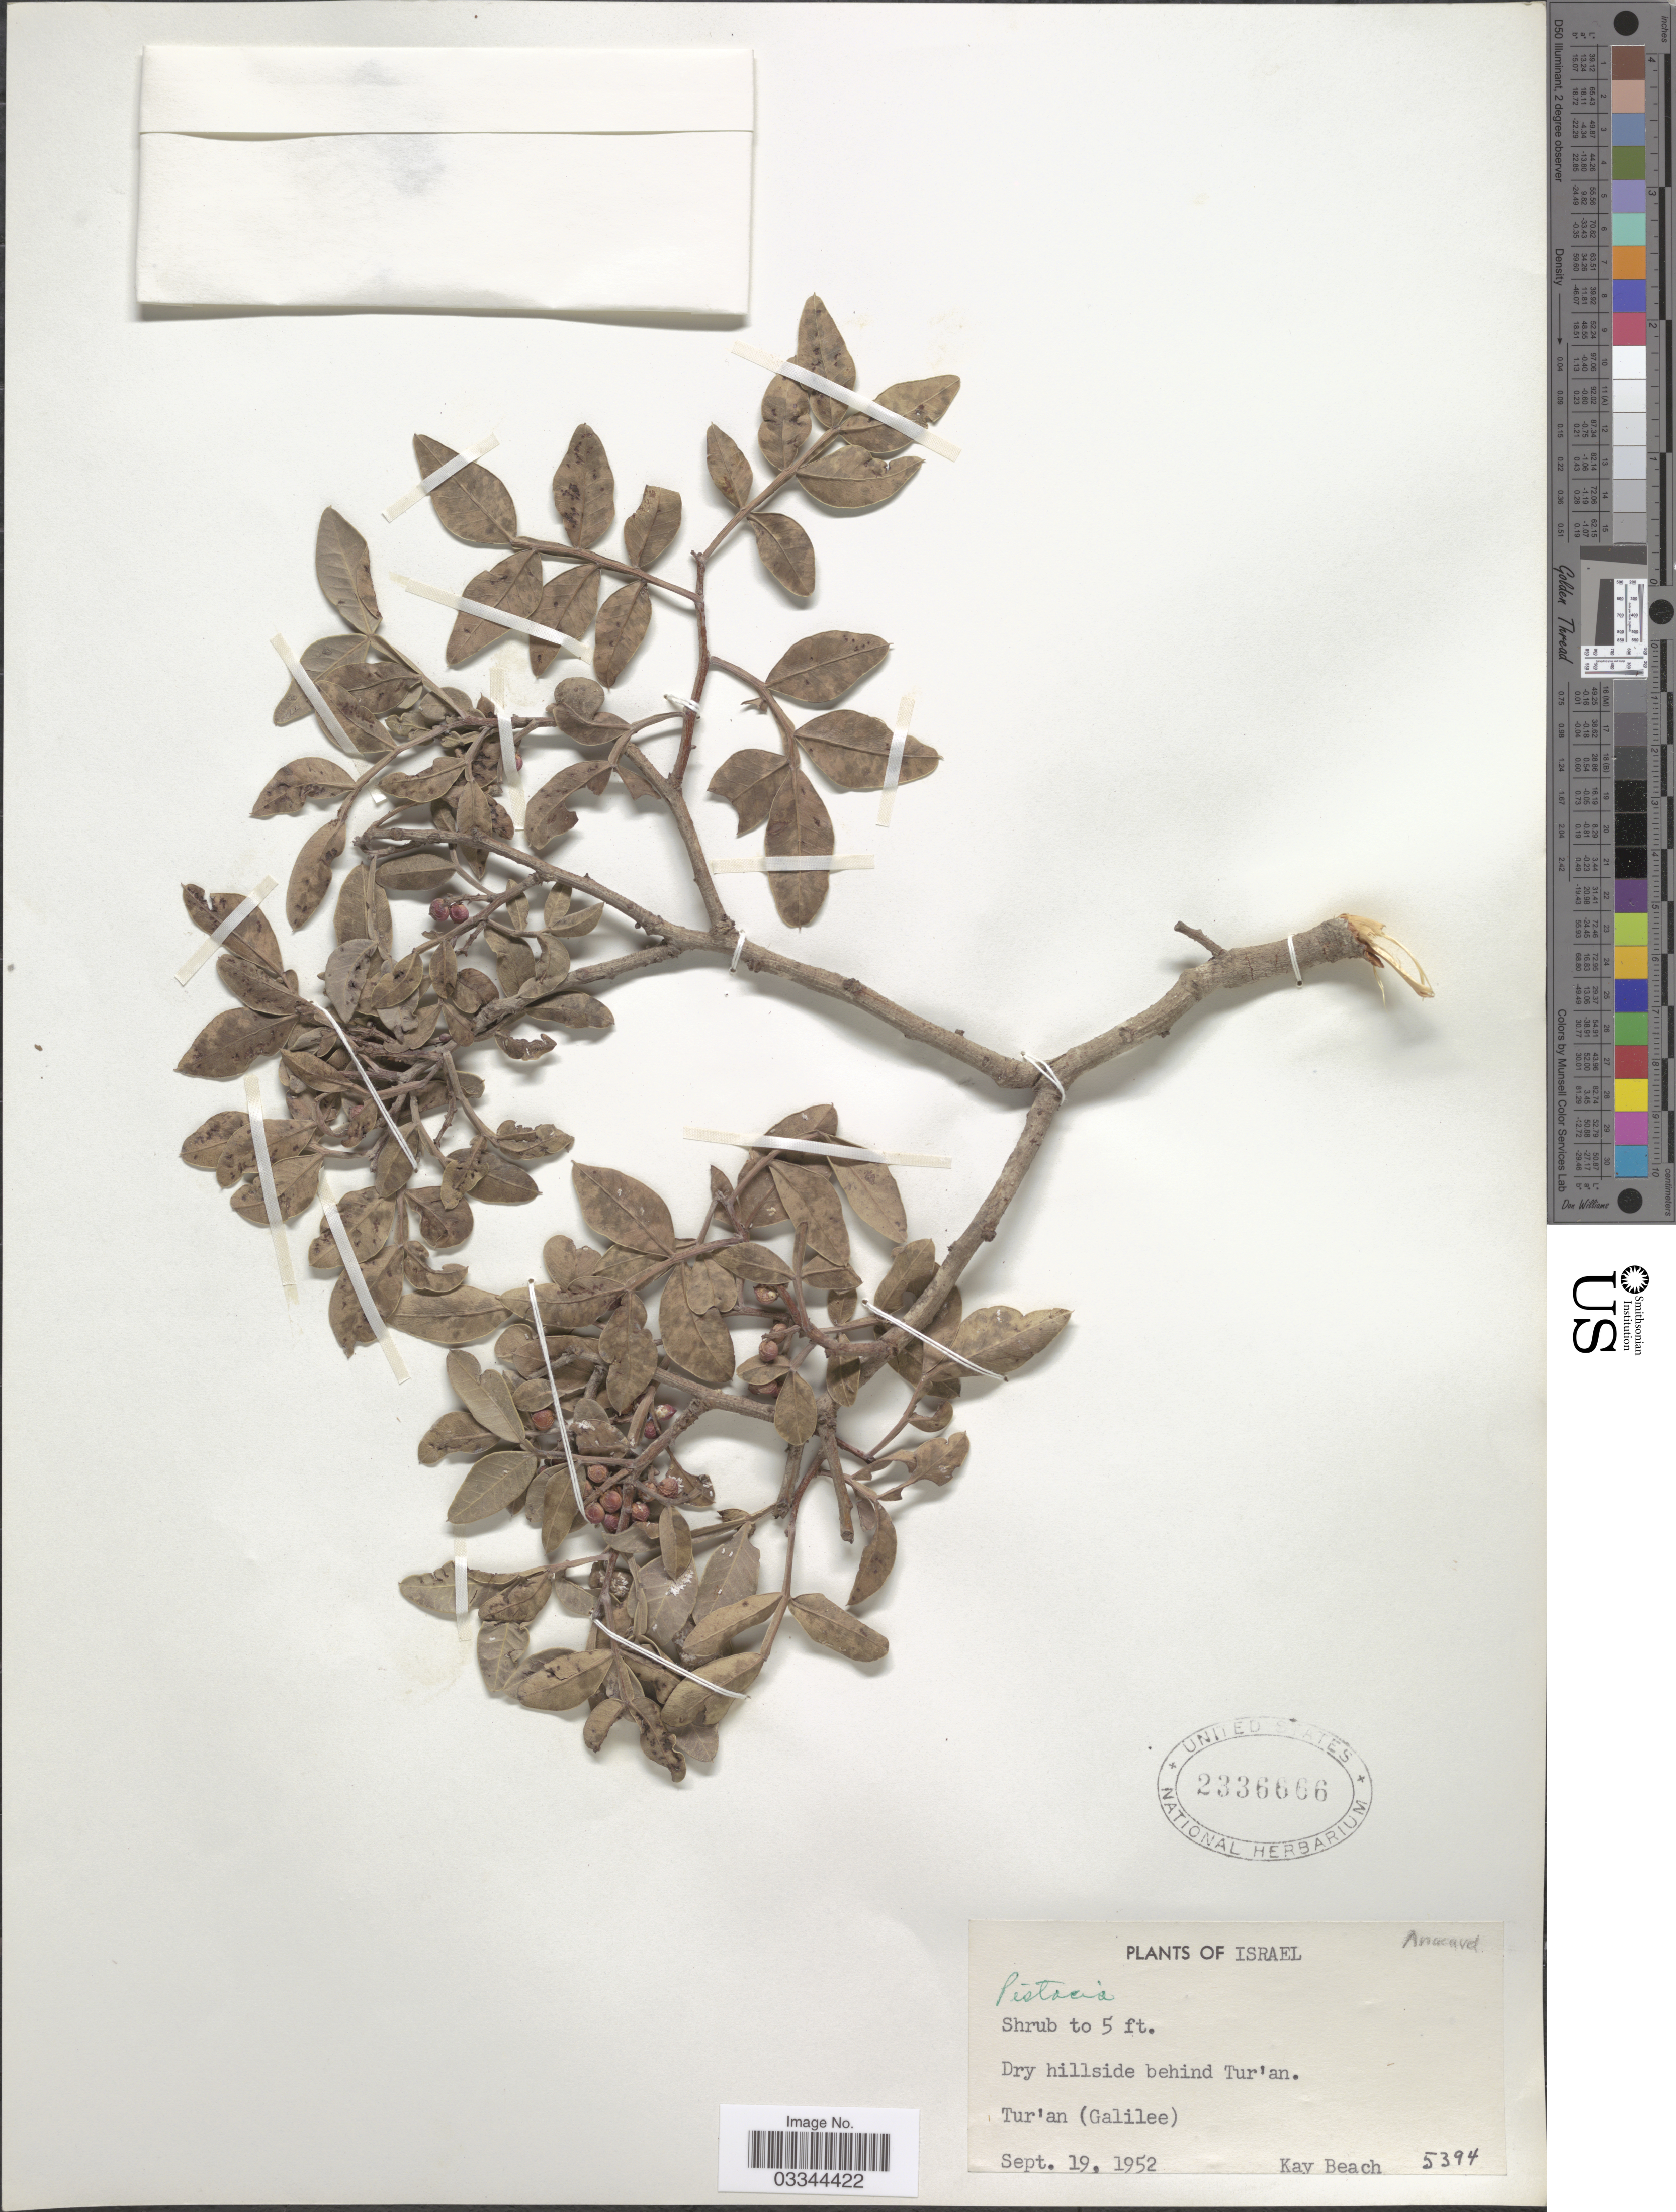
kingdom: Plantae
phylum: Tracheophyta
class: Magnoliopsida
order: Sapindales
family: Anacardiaceae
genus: Pistacia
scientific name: Pistacia sp.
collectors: K. H. Beach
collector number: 5394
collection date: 1952-09-19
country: Israel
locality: Tur'an (Galilee).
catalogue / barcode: US 2336666